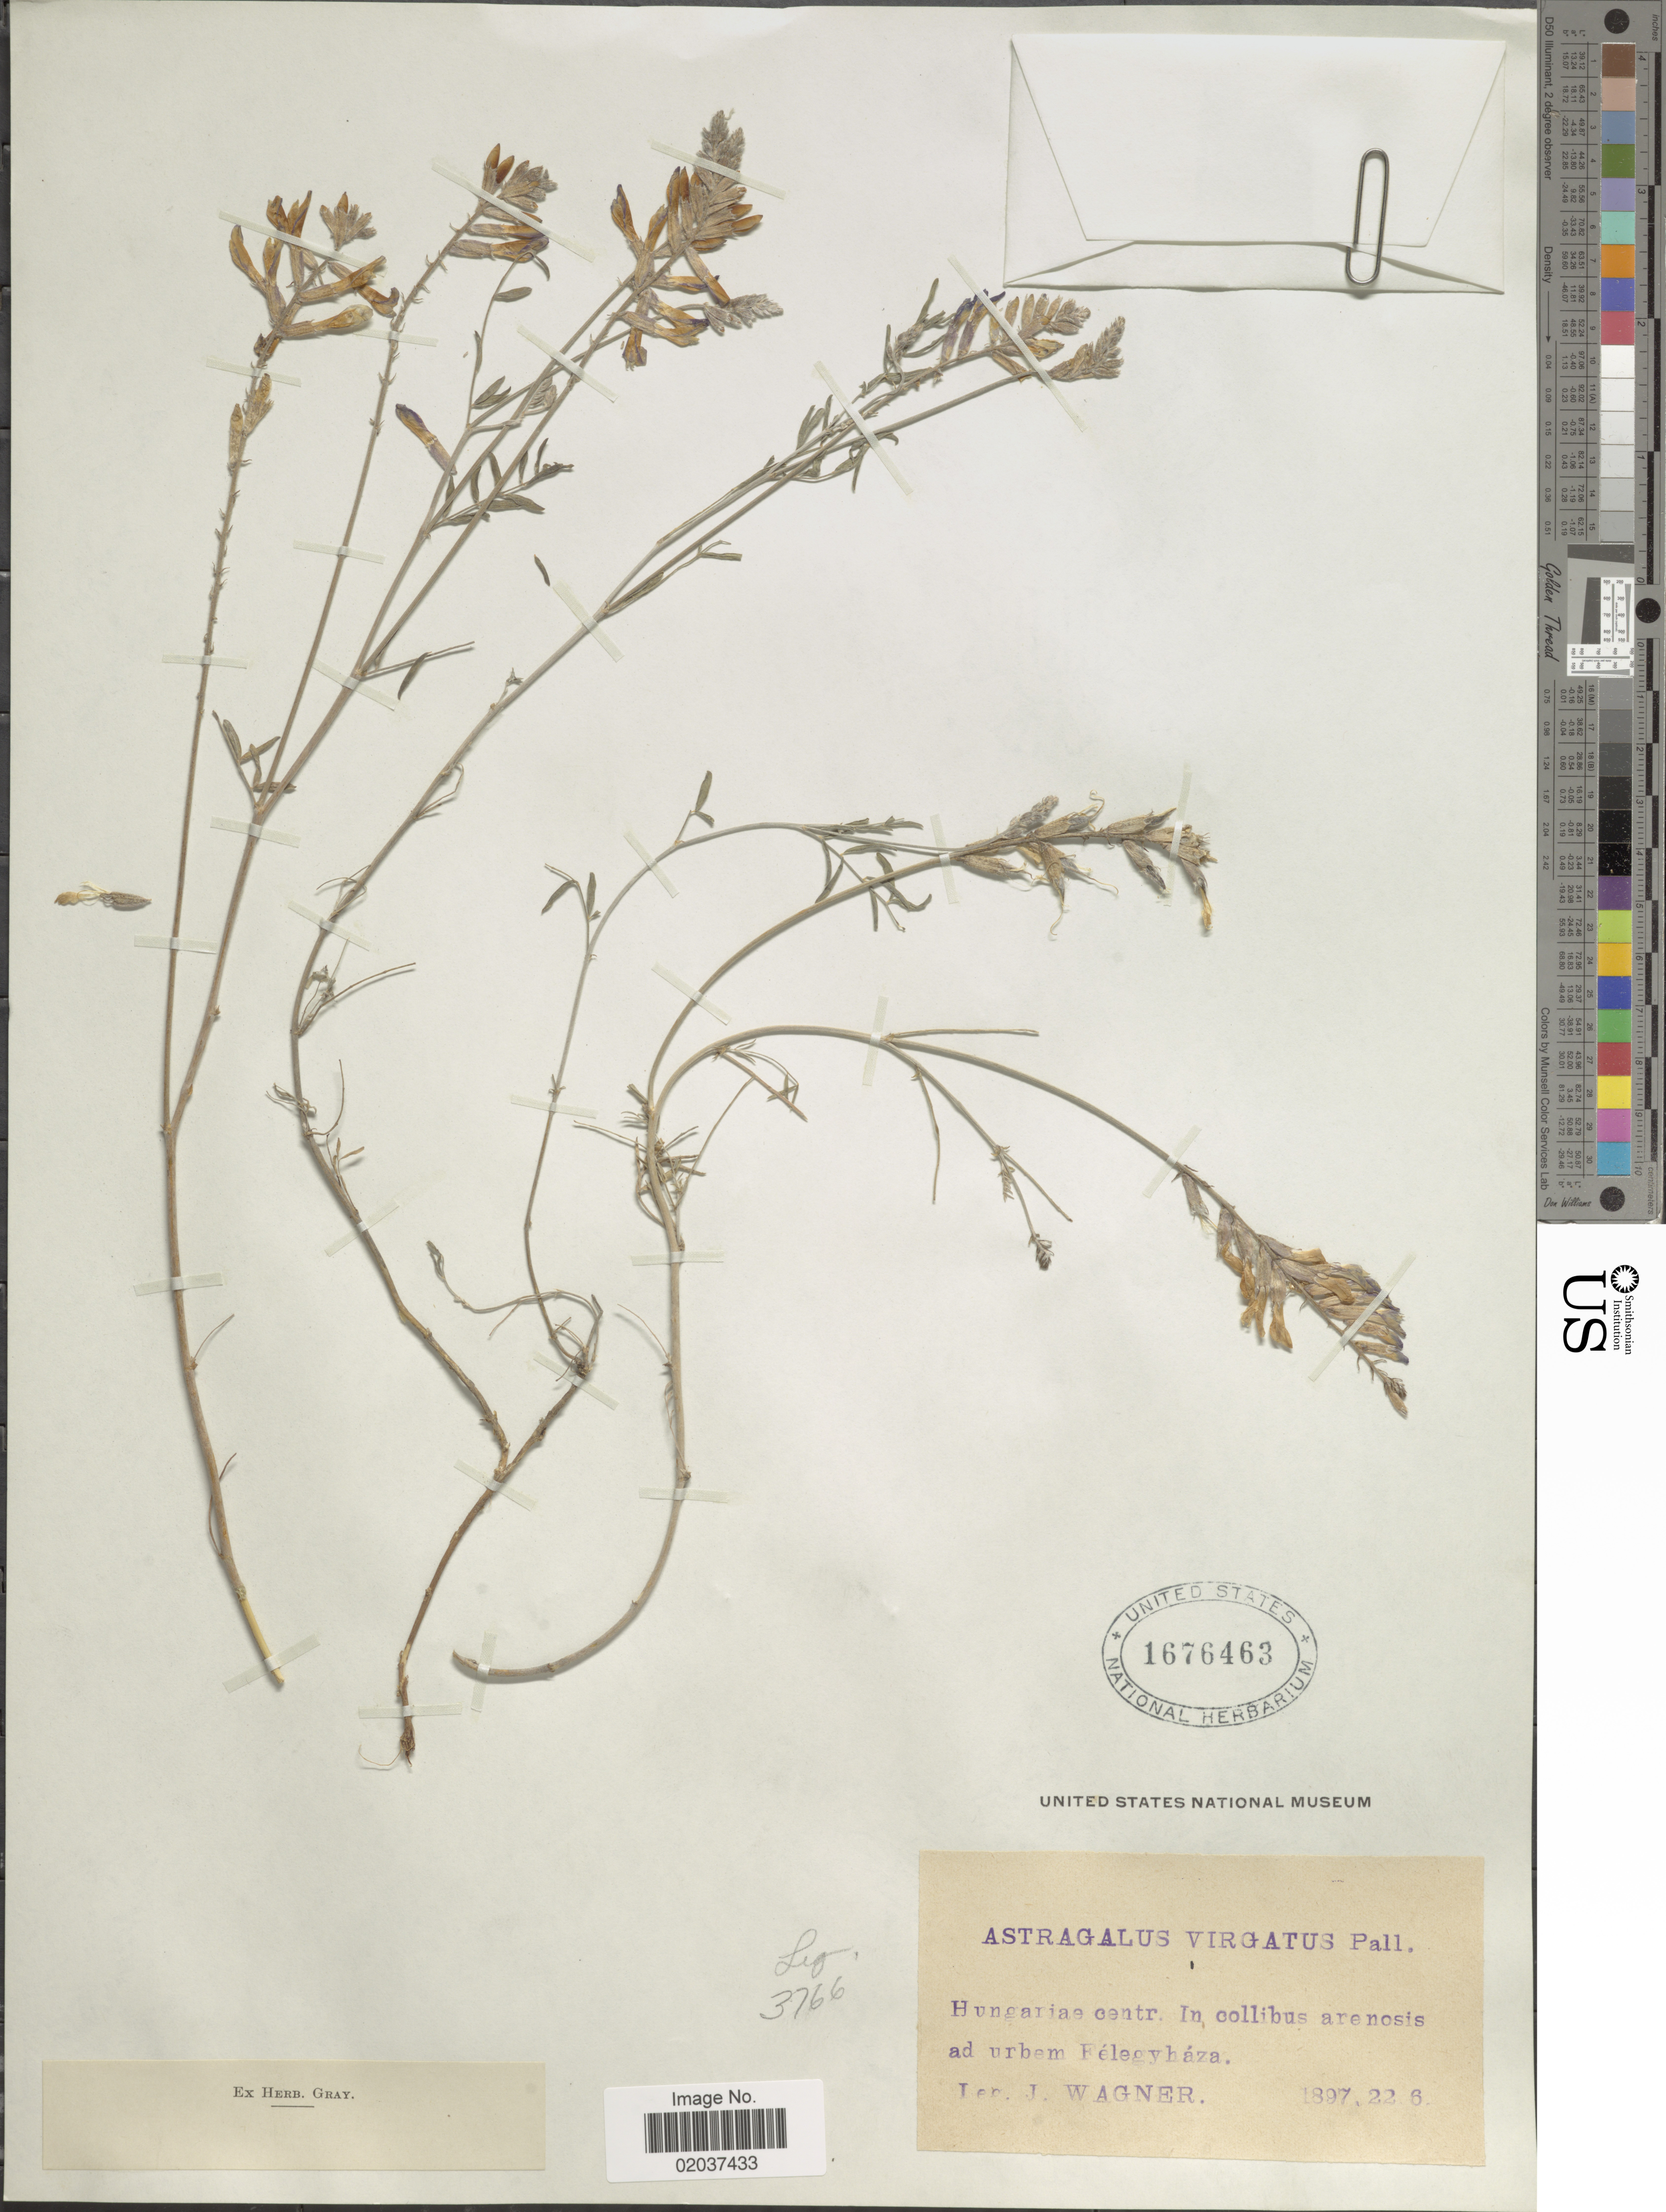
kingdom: Plantae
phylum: Tracheophyta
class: Magnoliopsida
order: Fabales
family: Fabaceae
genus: Astragalus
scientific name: Astragalus vesicarius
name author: L.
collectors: J. Wagner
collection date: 1897-06-22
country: Hungary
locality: Hungariae centr. In collibus arenosis ad urbem Felegyhaza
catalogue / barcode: US 1676463